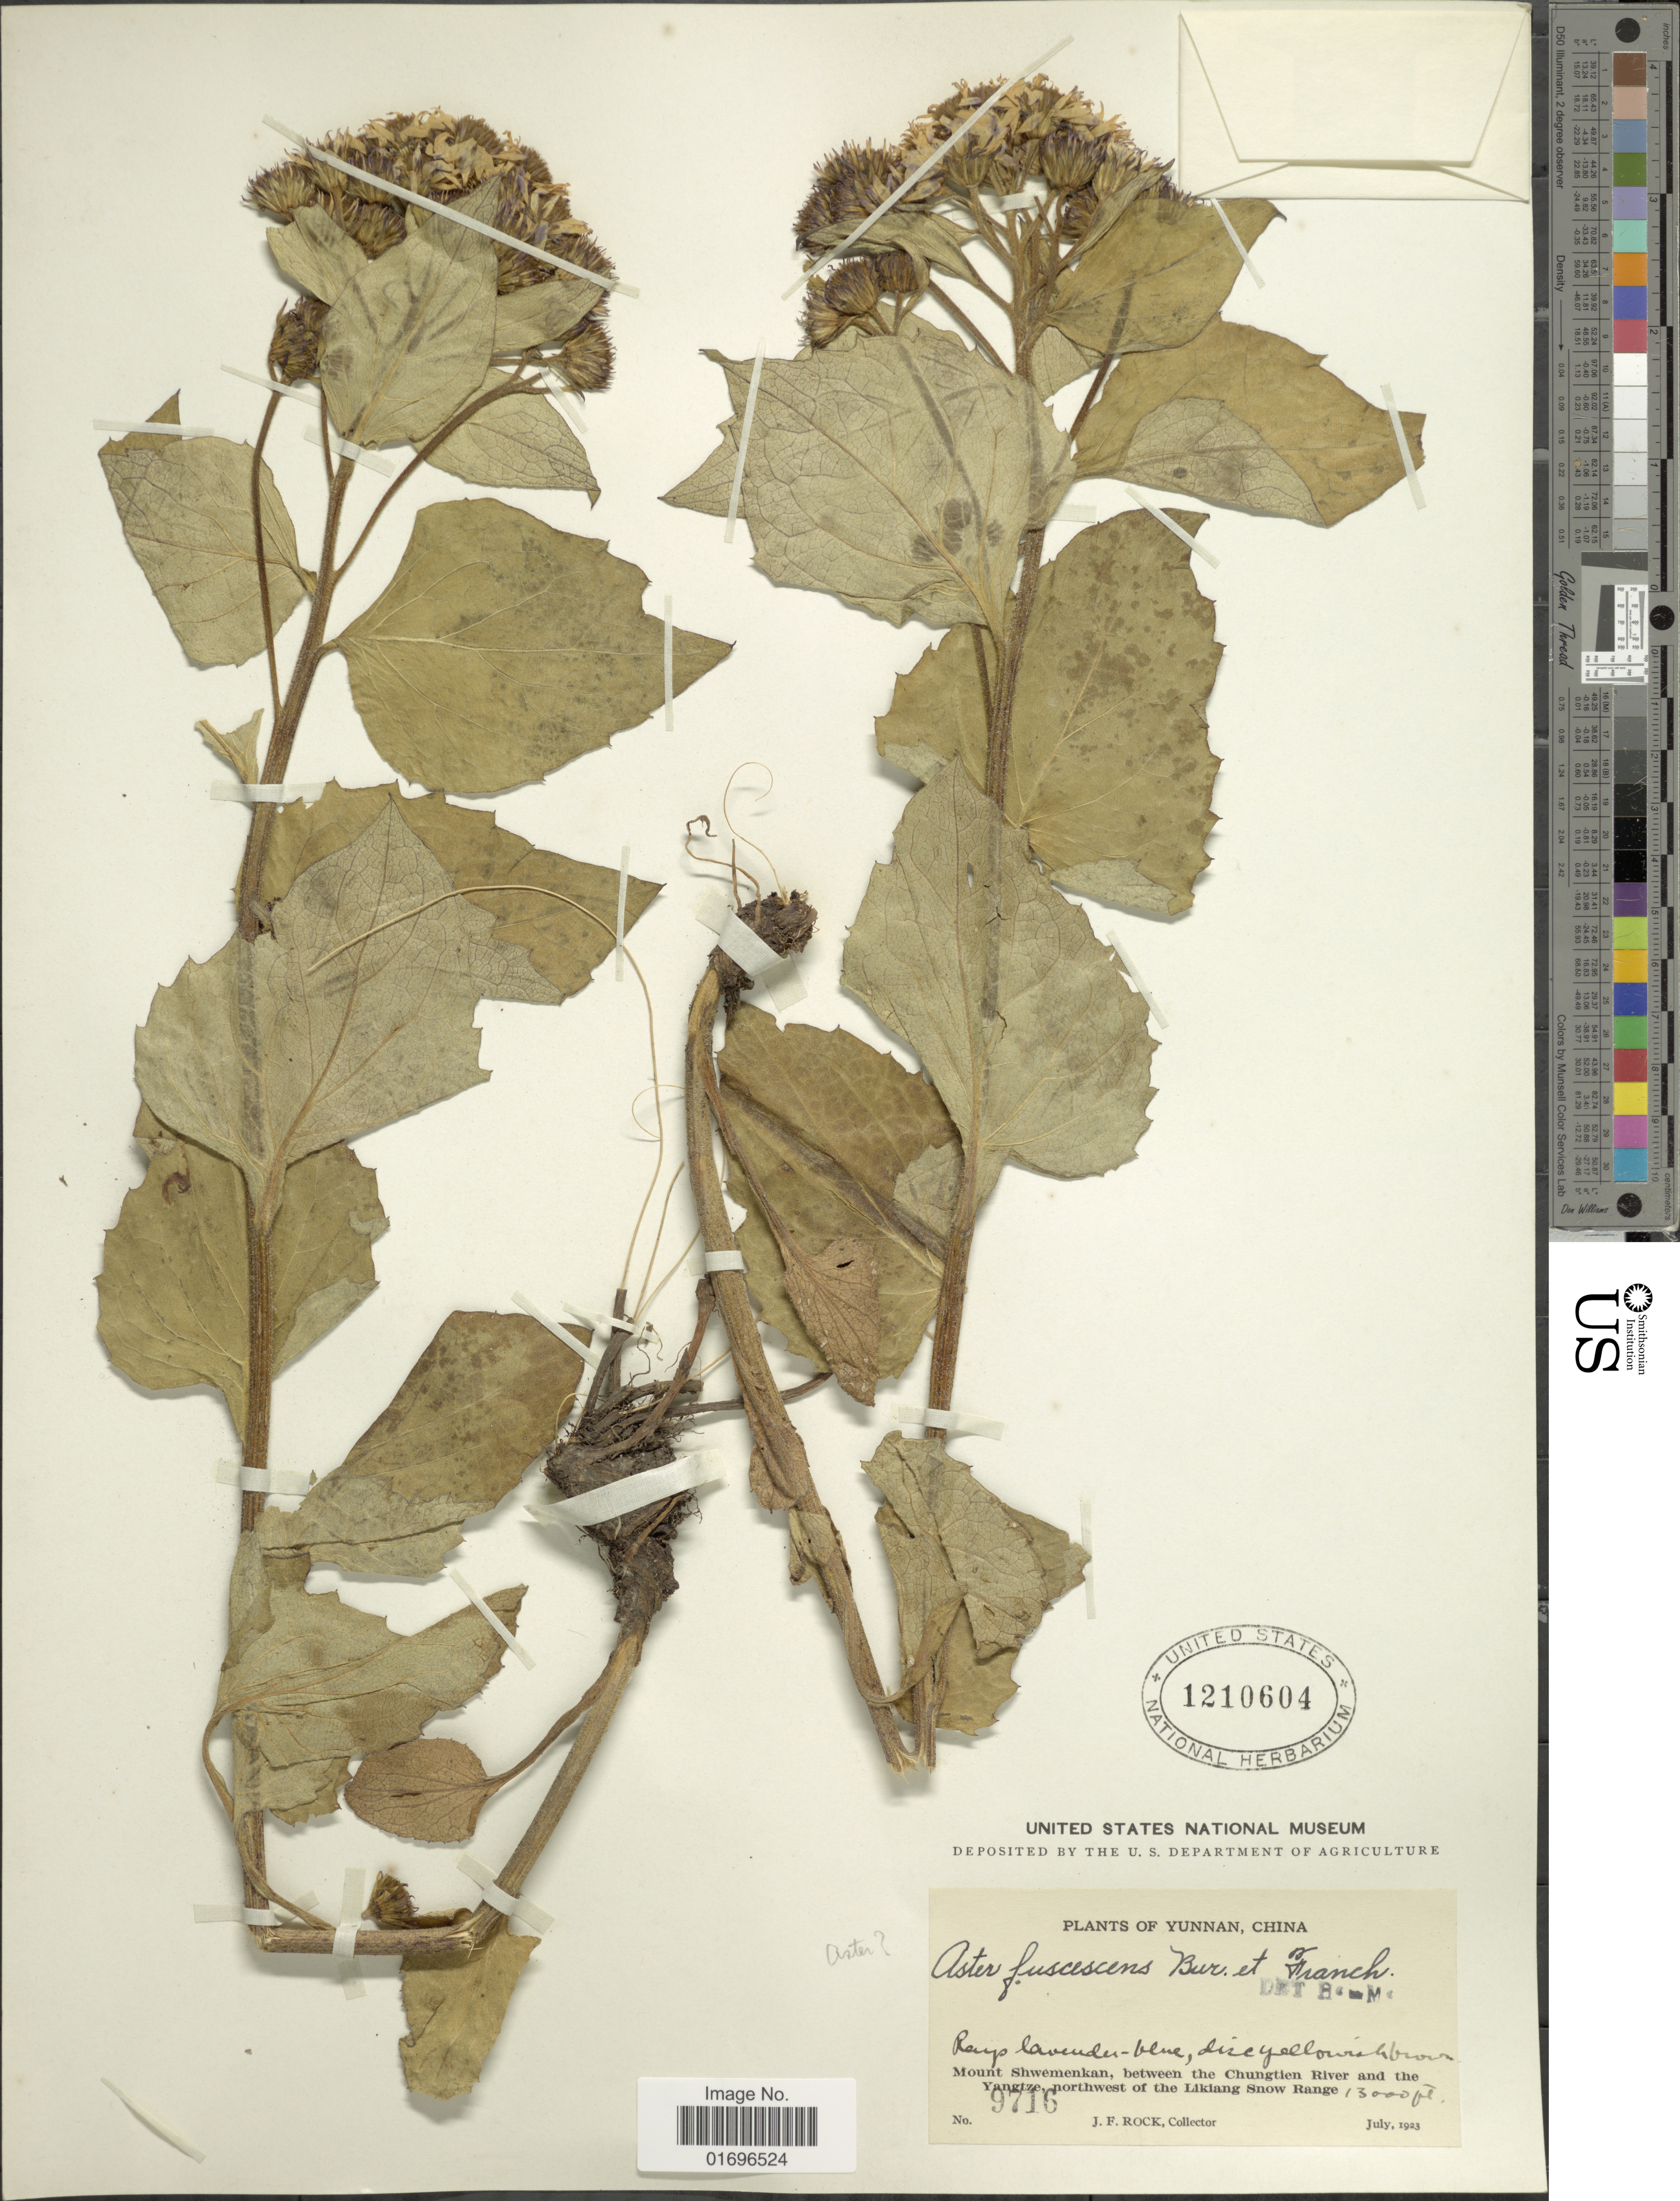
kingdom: Plantae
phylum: Tracheophyta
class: Magnoliopsida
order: Asterales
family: Asteraceae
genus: Aster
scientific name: Aster fuscescens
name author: Bureau & Franch.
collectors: J. Rock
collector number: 9716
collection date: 1923-07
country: China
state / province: Yunnan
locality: Mount Shwemenkan, between the Chungtien River and the Yangtze, northwest of the Likiang Snow Range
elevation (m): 3962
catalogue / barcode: US 1210604